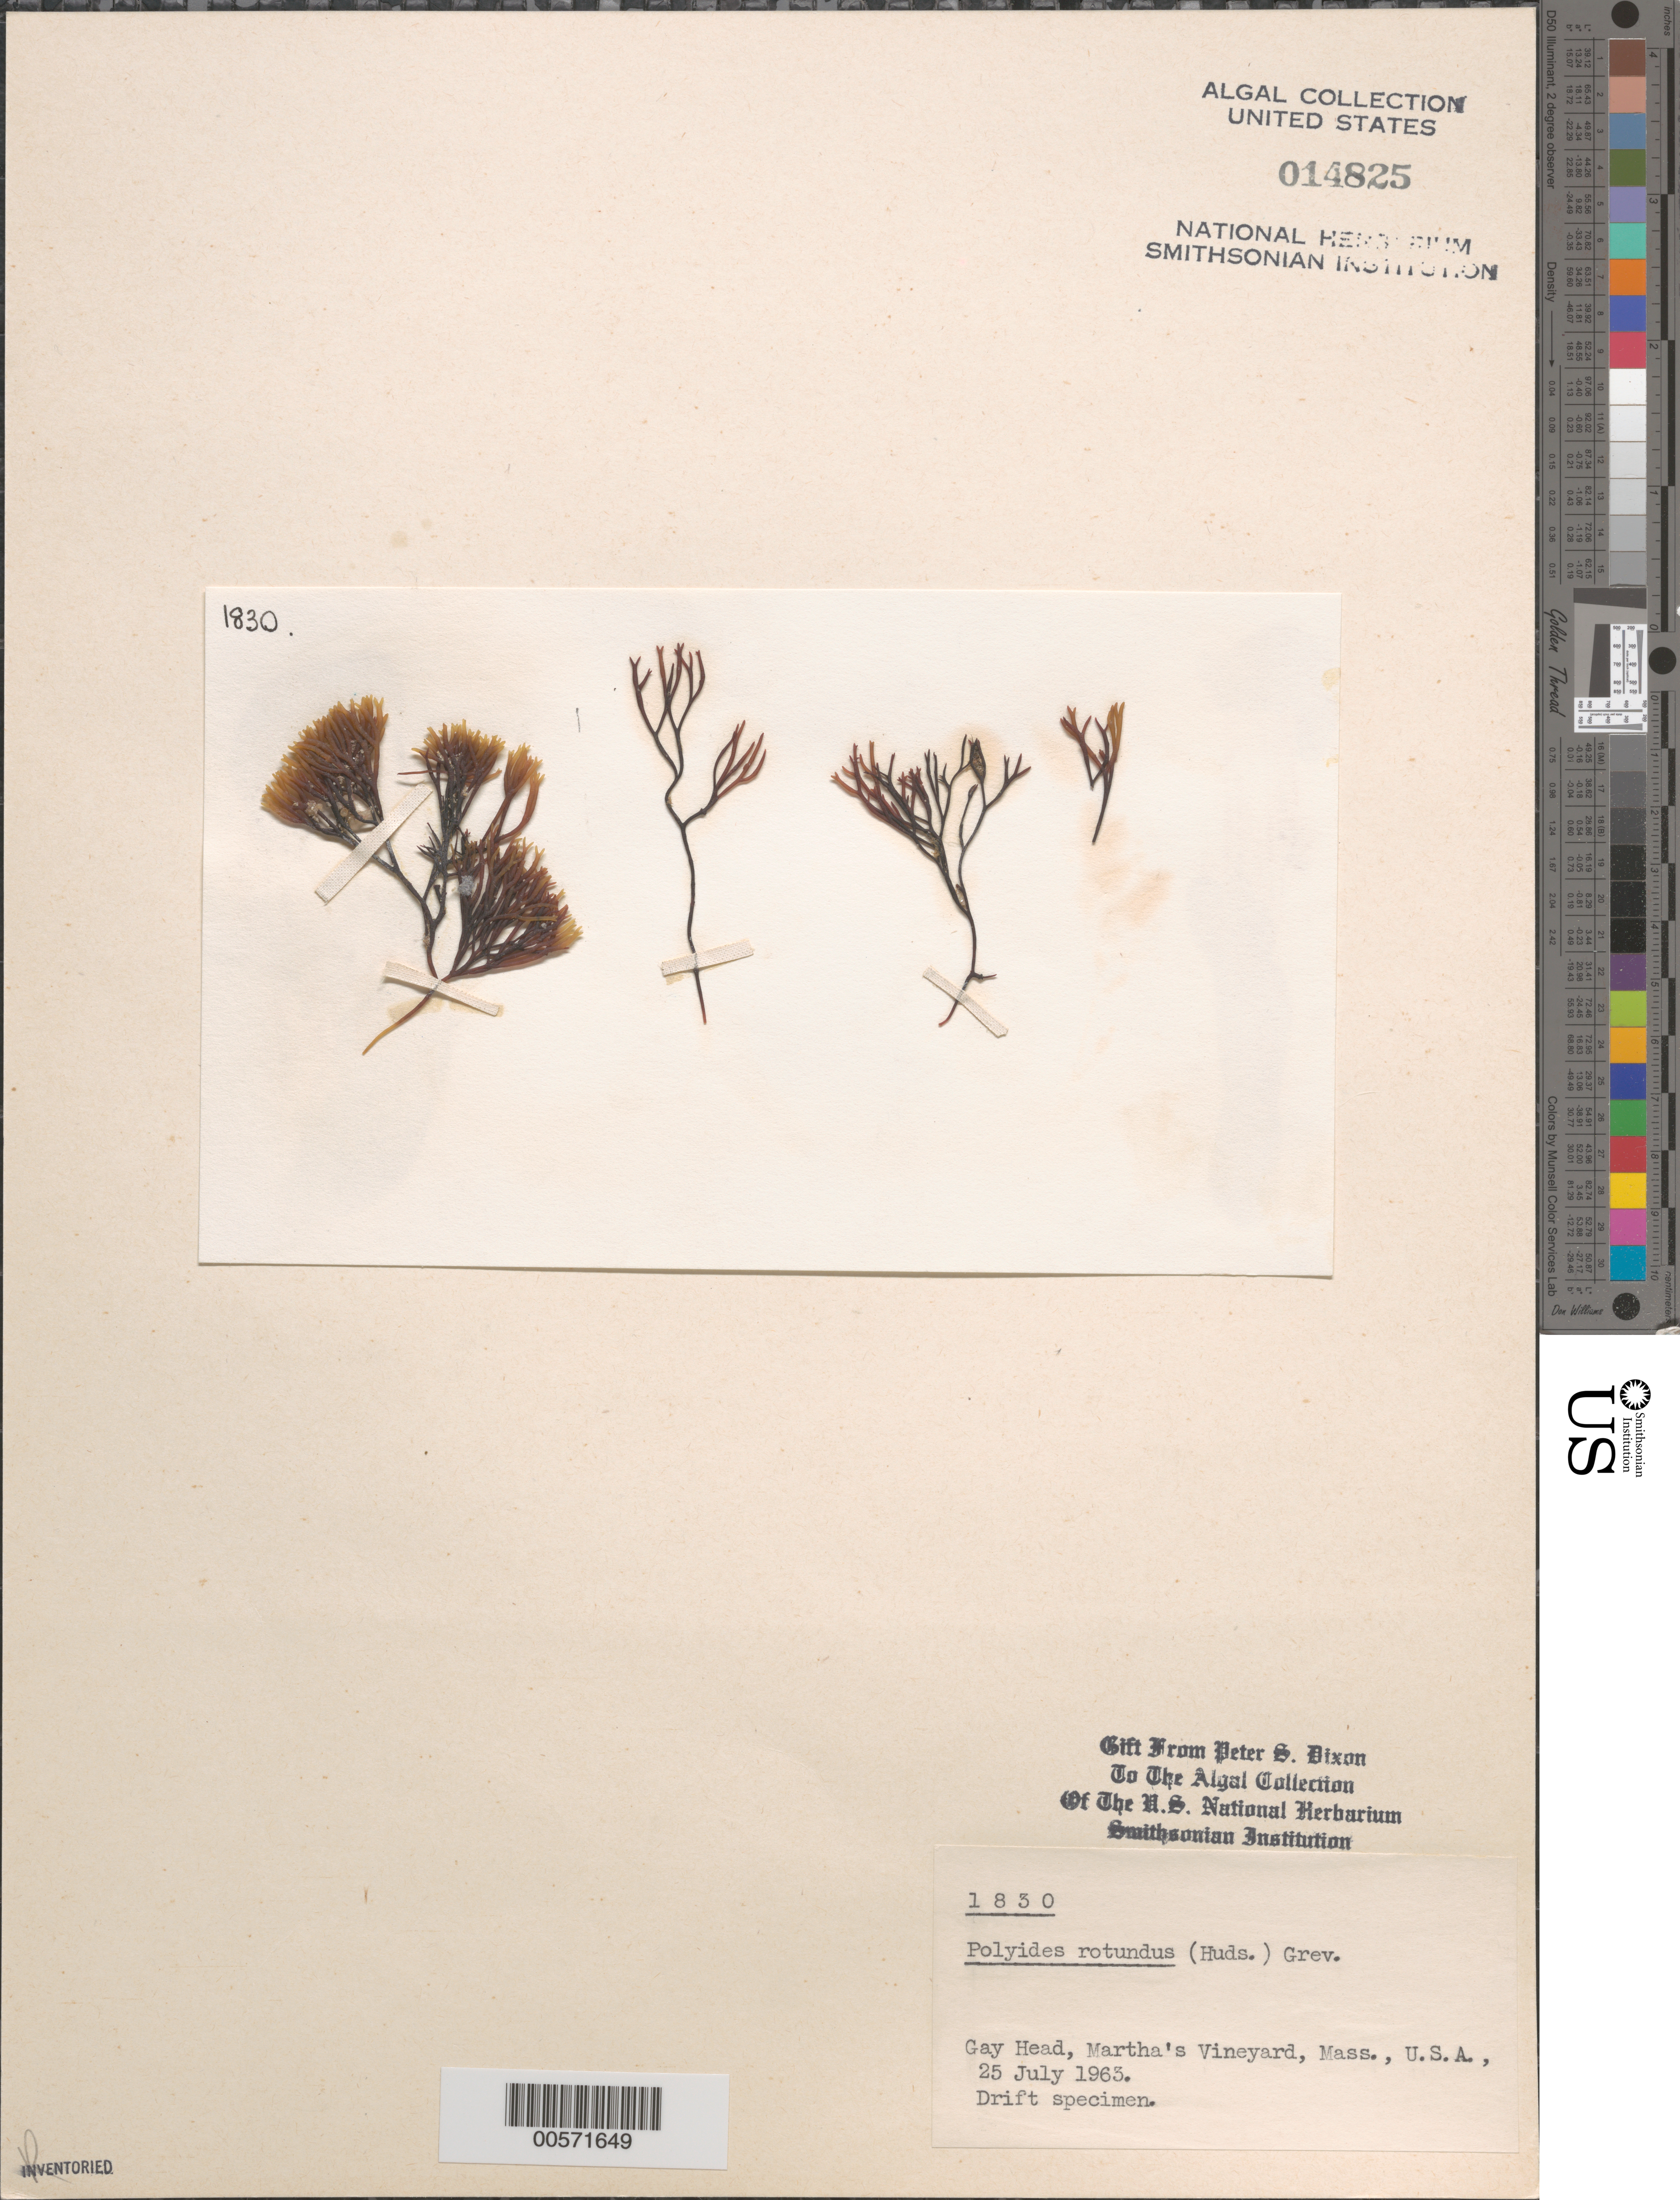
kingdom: Plantae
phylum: Rhodophyta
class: Florideophyceae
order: Gigartinales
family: Polyidaceae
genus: Polyides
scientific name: Polyides rotunda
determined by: Dixon, P. S.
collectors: P. S. Dixon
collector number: PSD 1830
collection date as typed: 25 Jul 1963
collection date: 1963-07-25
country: United States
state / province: Massachusetts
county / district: Dukes County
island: Martha's Vineyard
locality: Gay Head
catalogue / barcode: US 14825